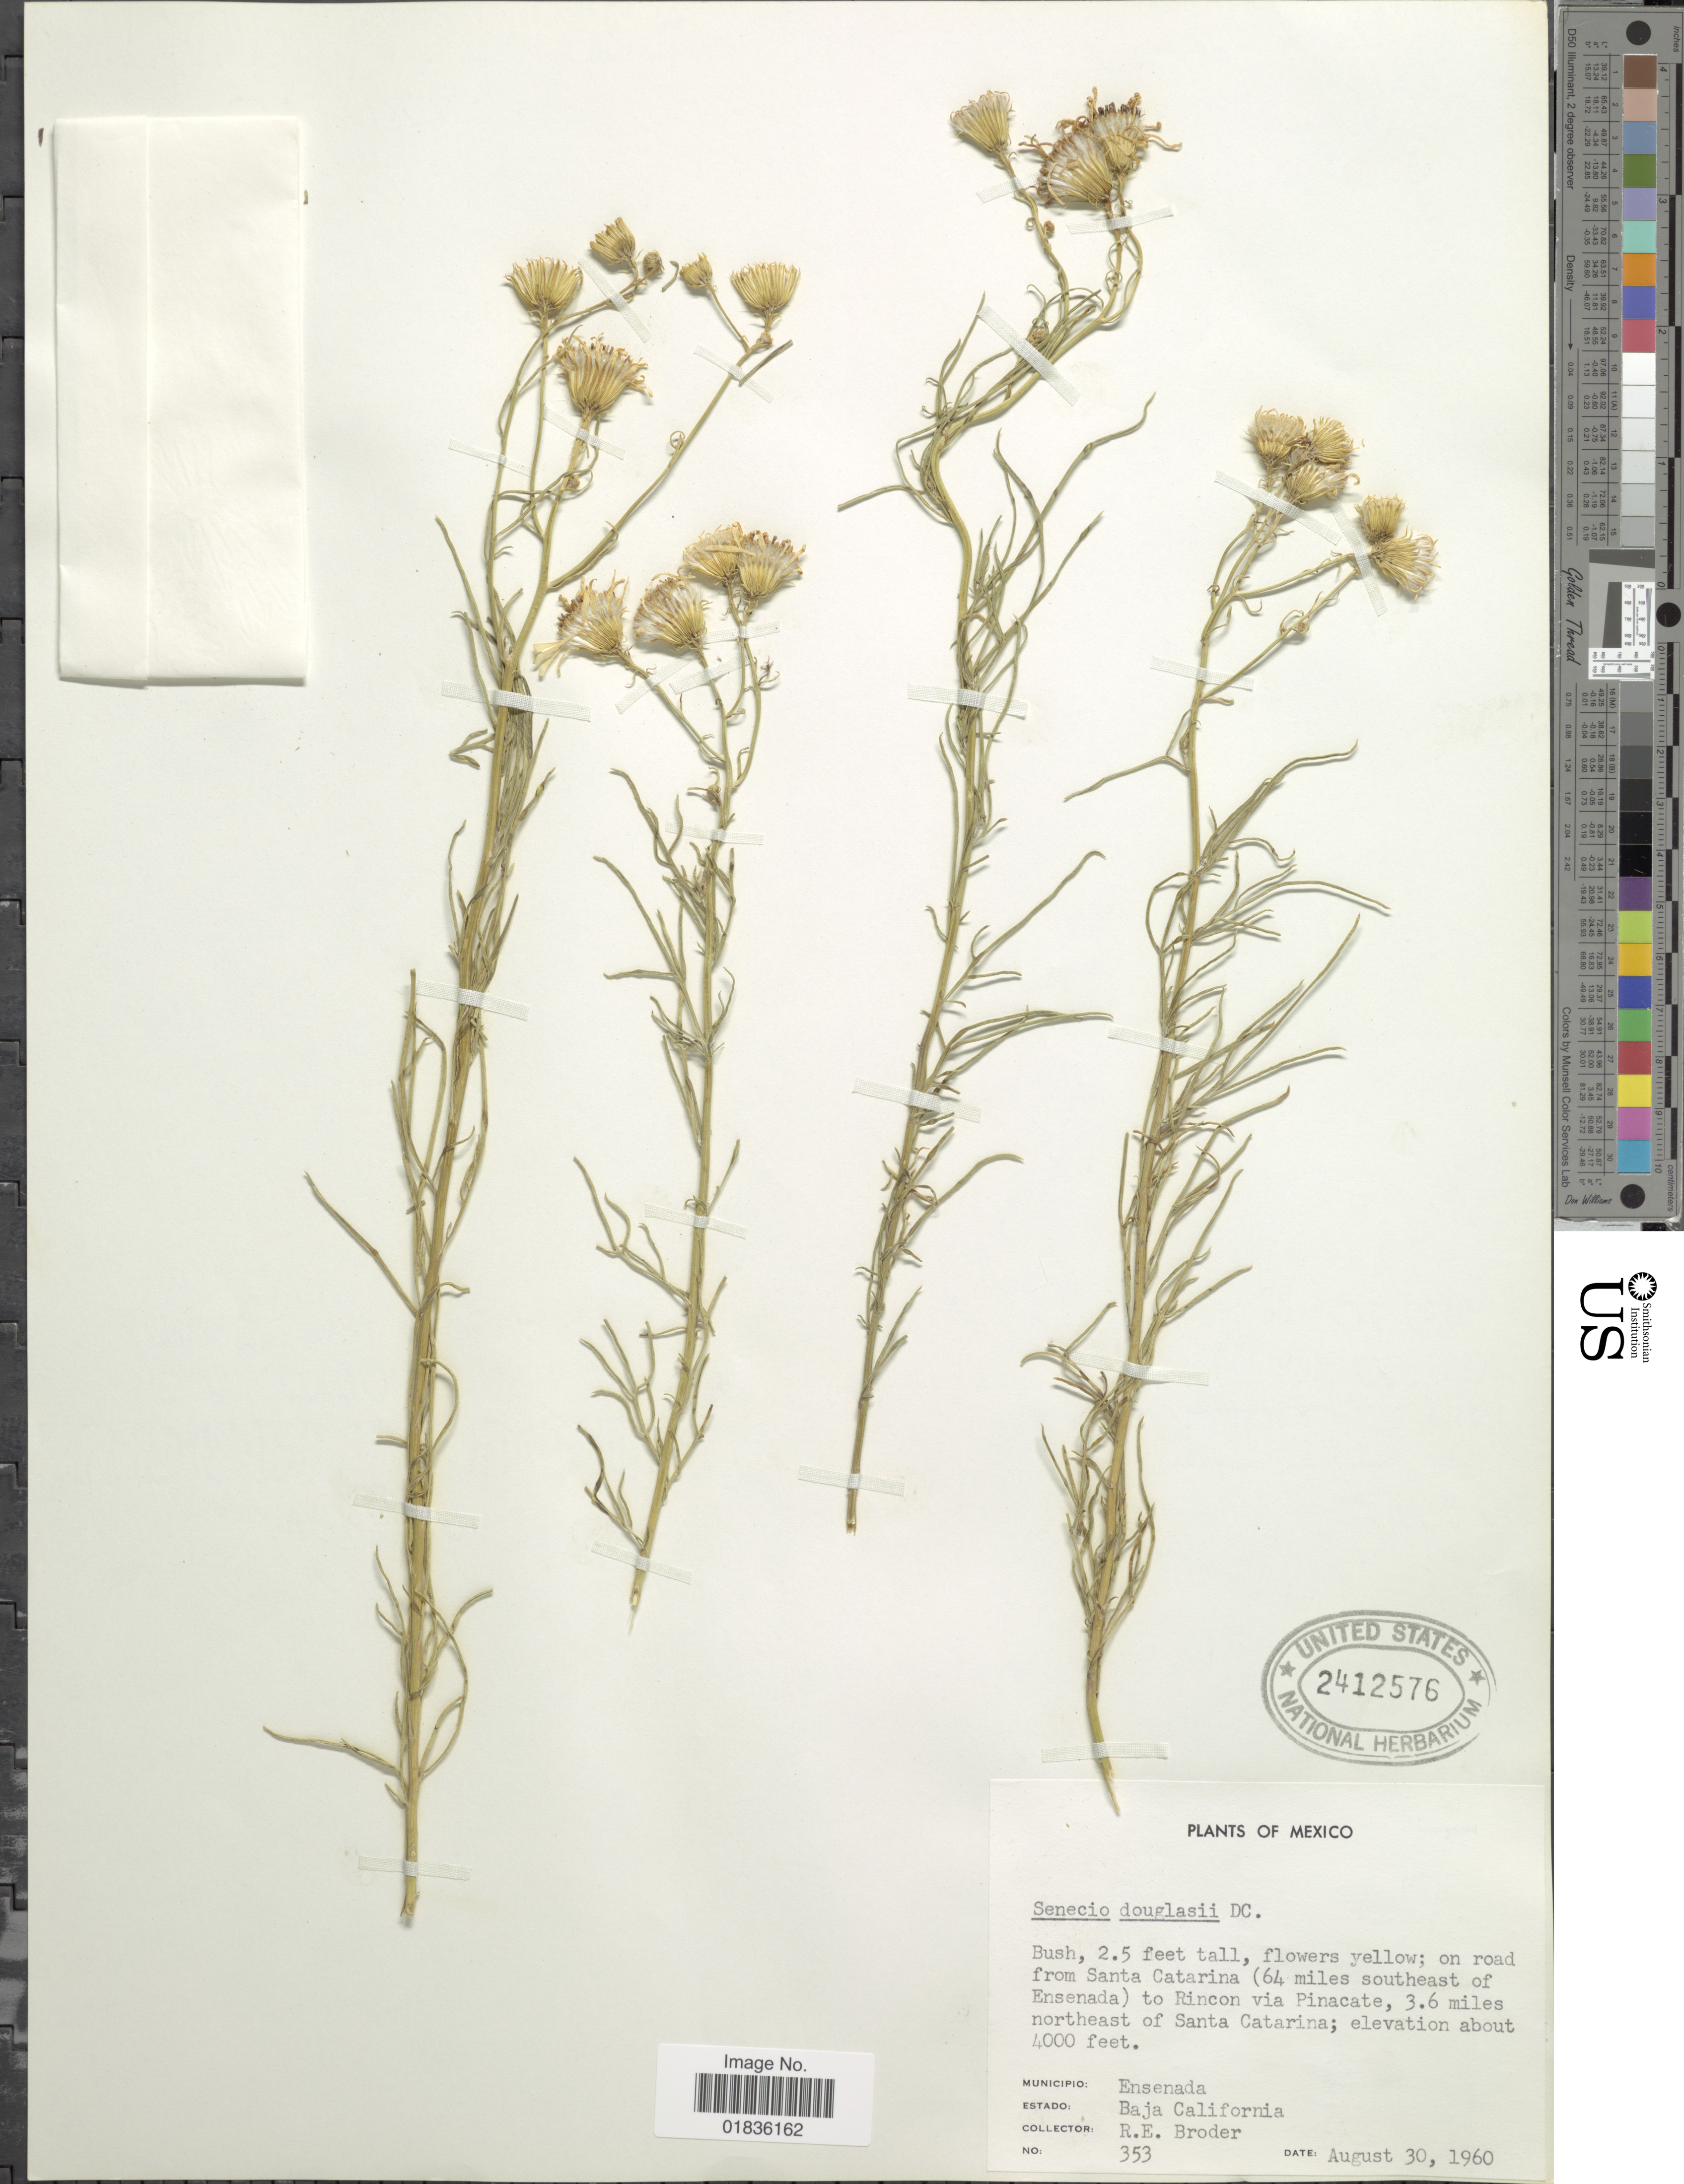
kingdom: Plantae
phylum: Tracheophyta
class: Magnoliopsida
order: Asterales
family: Asteraceae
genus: Senecio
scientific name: Senecio flaccidus var. douglasii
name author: (DC.) B.L. Turner & T.M. Barkley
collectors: R. Broder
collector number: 353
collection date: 1960-08-30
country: Mexico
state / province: Baja California Norte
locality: On road from Santa Catarina (64 miles southeast of Ensenada) to Rincon via Pinacate, 3.6 miles northeast of Santa Catarina.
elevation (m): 1219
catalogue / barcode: US 2412576